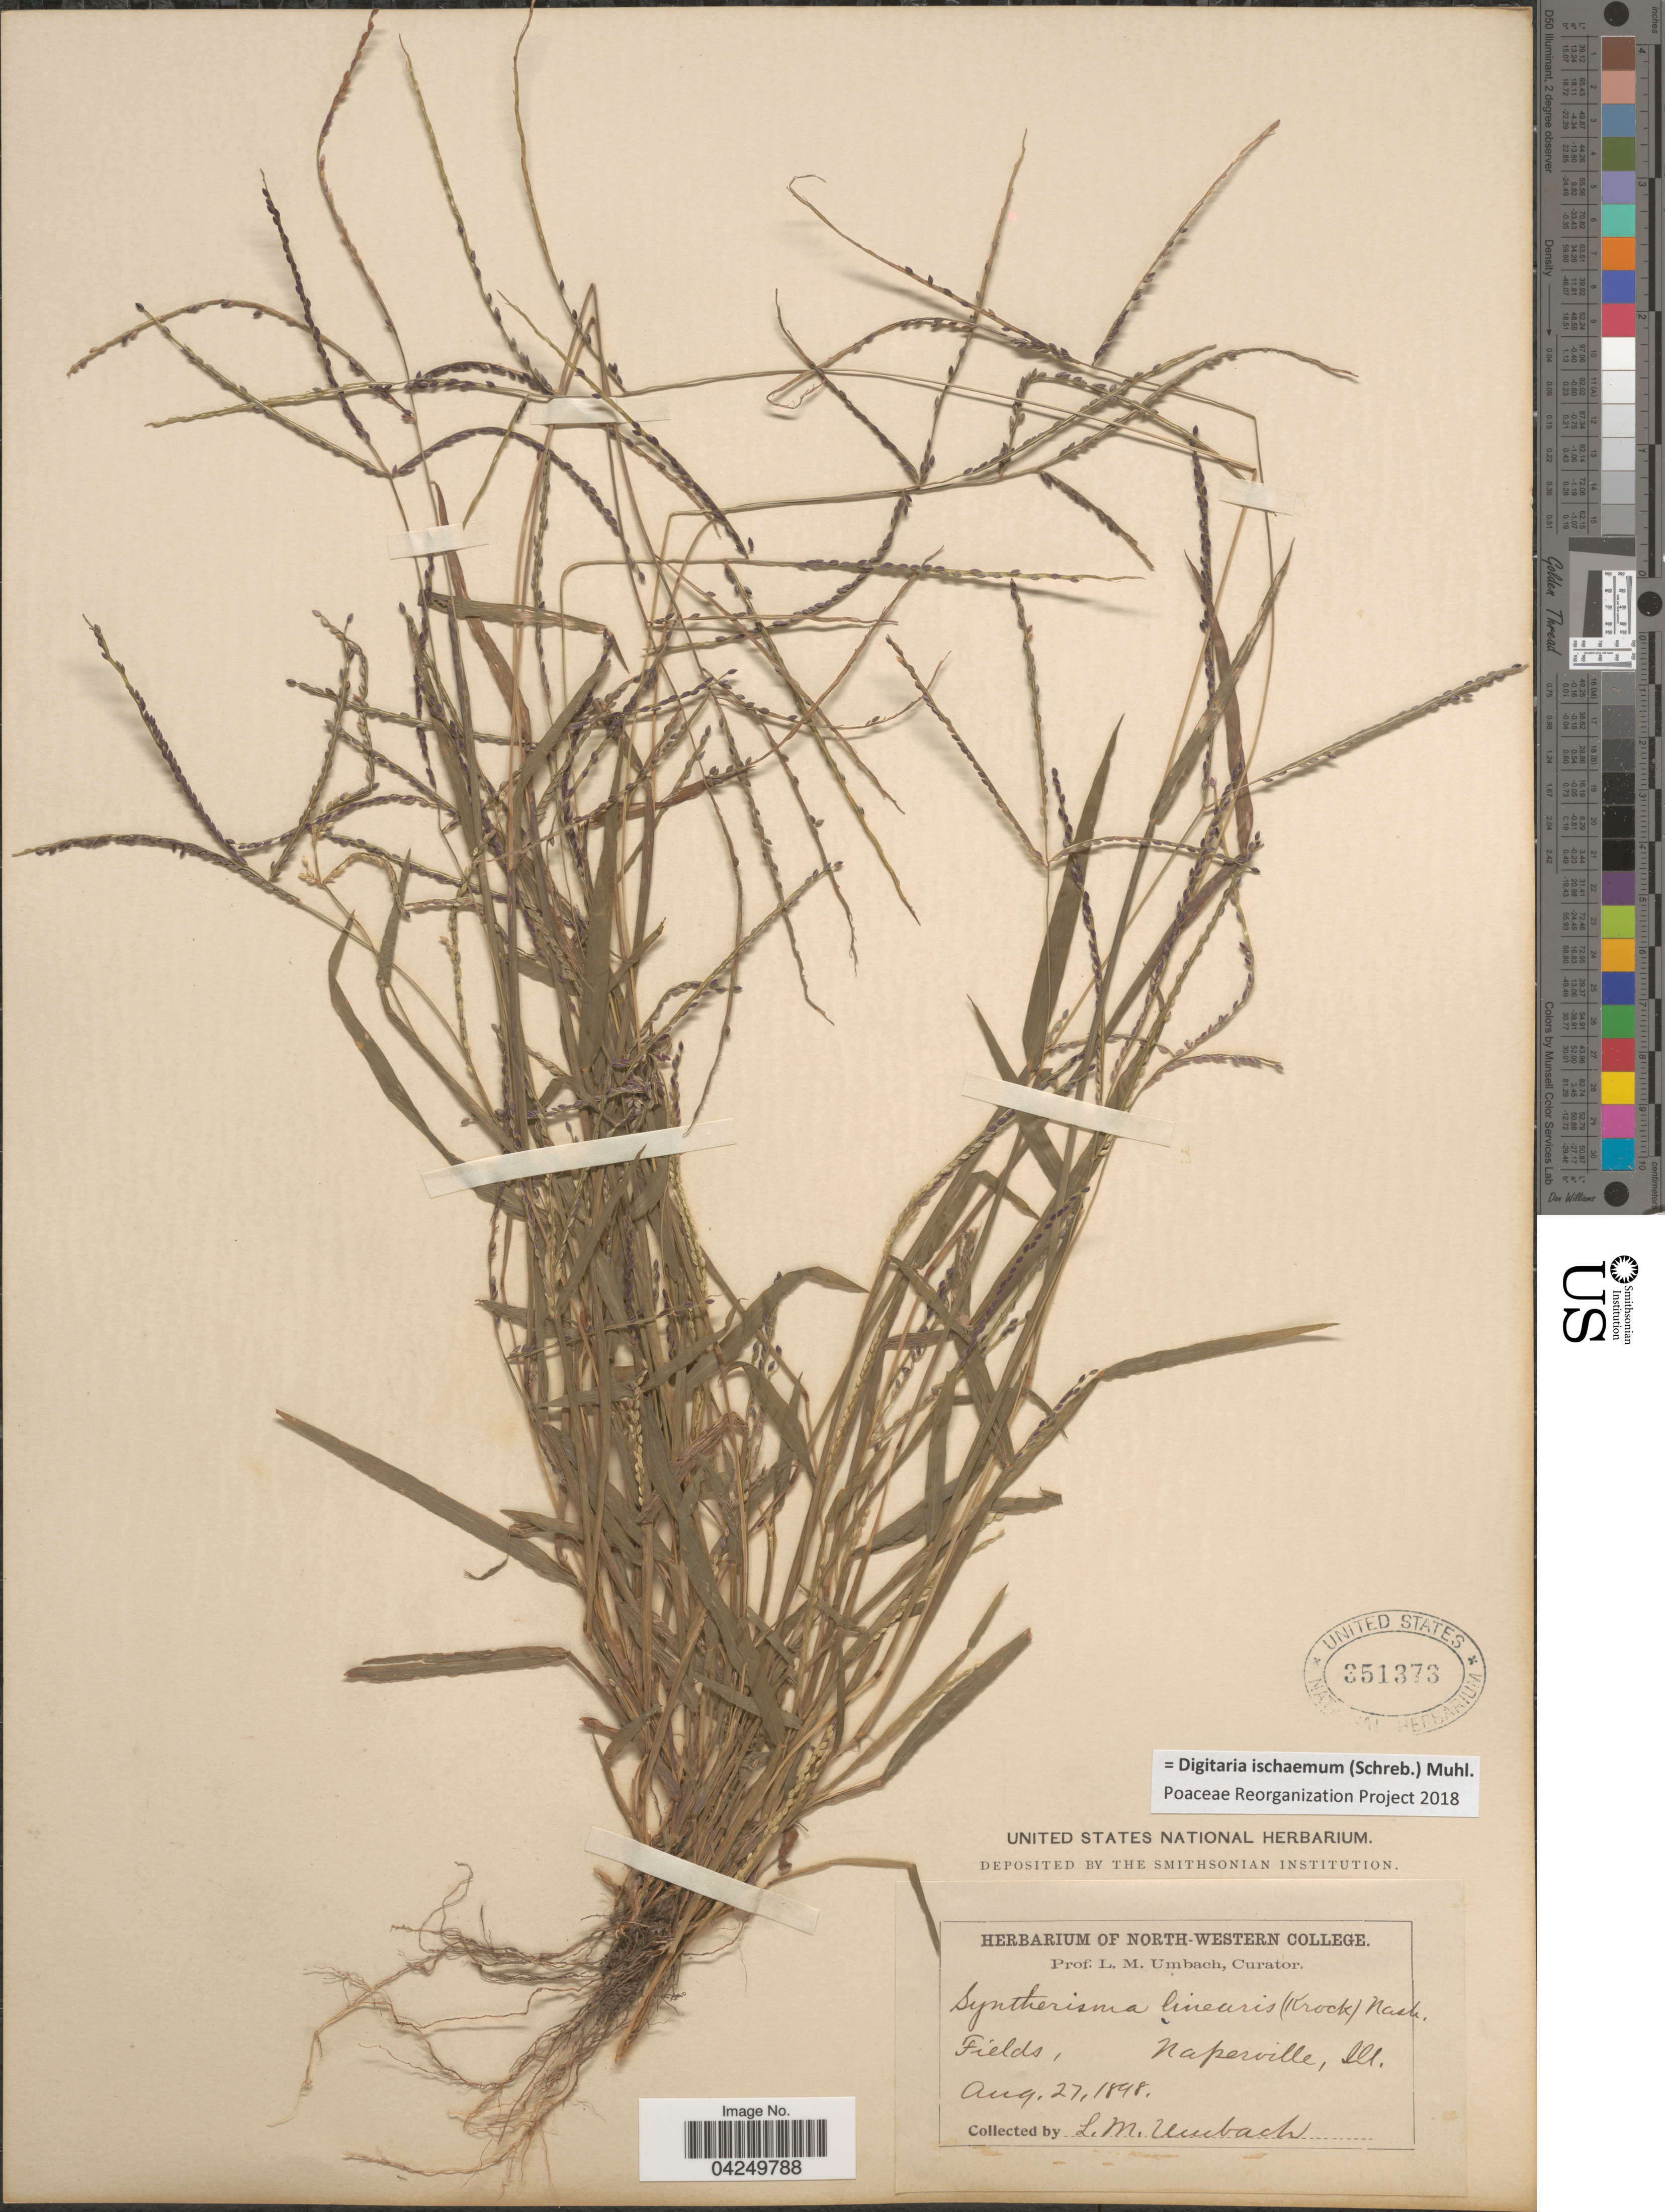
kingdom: Plantae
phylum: Tracheophyta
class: Liliopsida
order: Poales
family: Poaceae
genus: Digitaria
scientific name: Digitaria ischaemum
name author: (Schreber) Schreber ex Muhl.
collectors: L. M. Umbach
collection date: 1898-08-27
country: United States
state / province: Illinois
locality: Fields, Naperville.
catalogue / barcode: US 351373